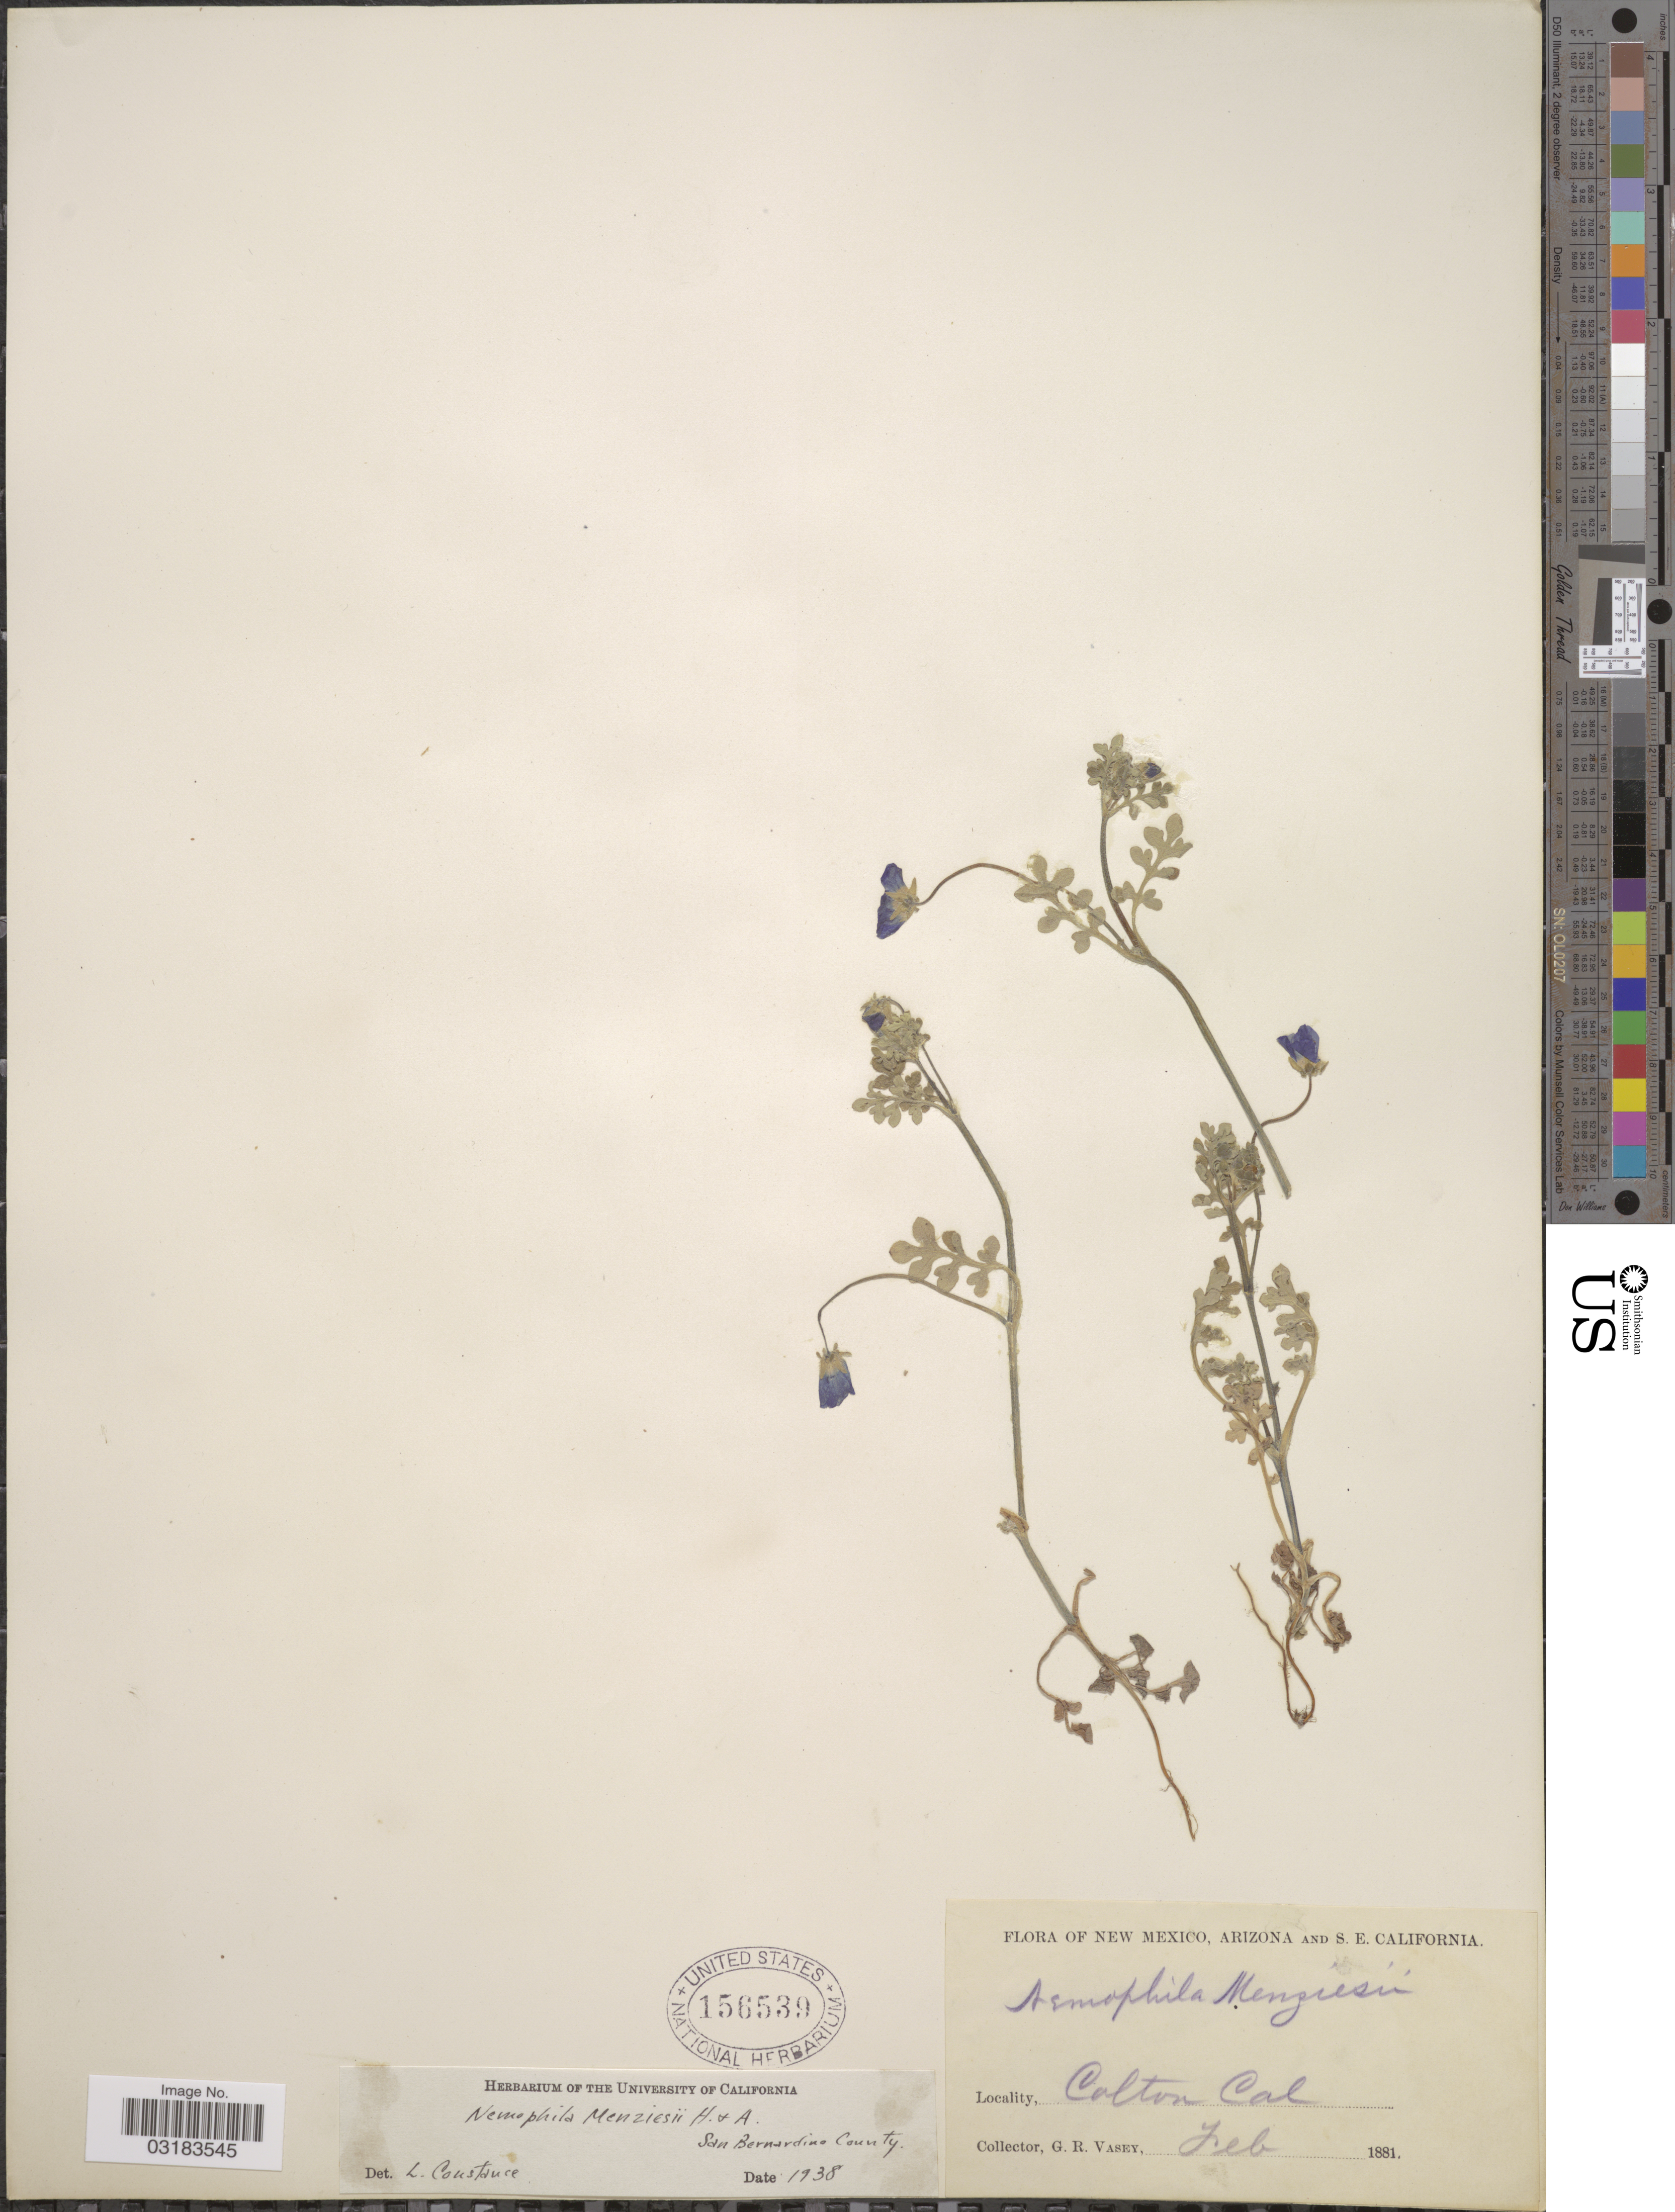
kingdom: Plantae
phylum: Tracheophyta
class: Magnoliopsida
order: Boraginales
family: Hydrophyllaceae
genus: Nemophila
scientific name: Nemophila menziesii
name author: Hook. & Arn.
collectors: G. R. Vasey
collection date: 1881-02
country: United States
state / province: California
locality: Colton.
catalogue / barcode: US 156539